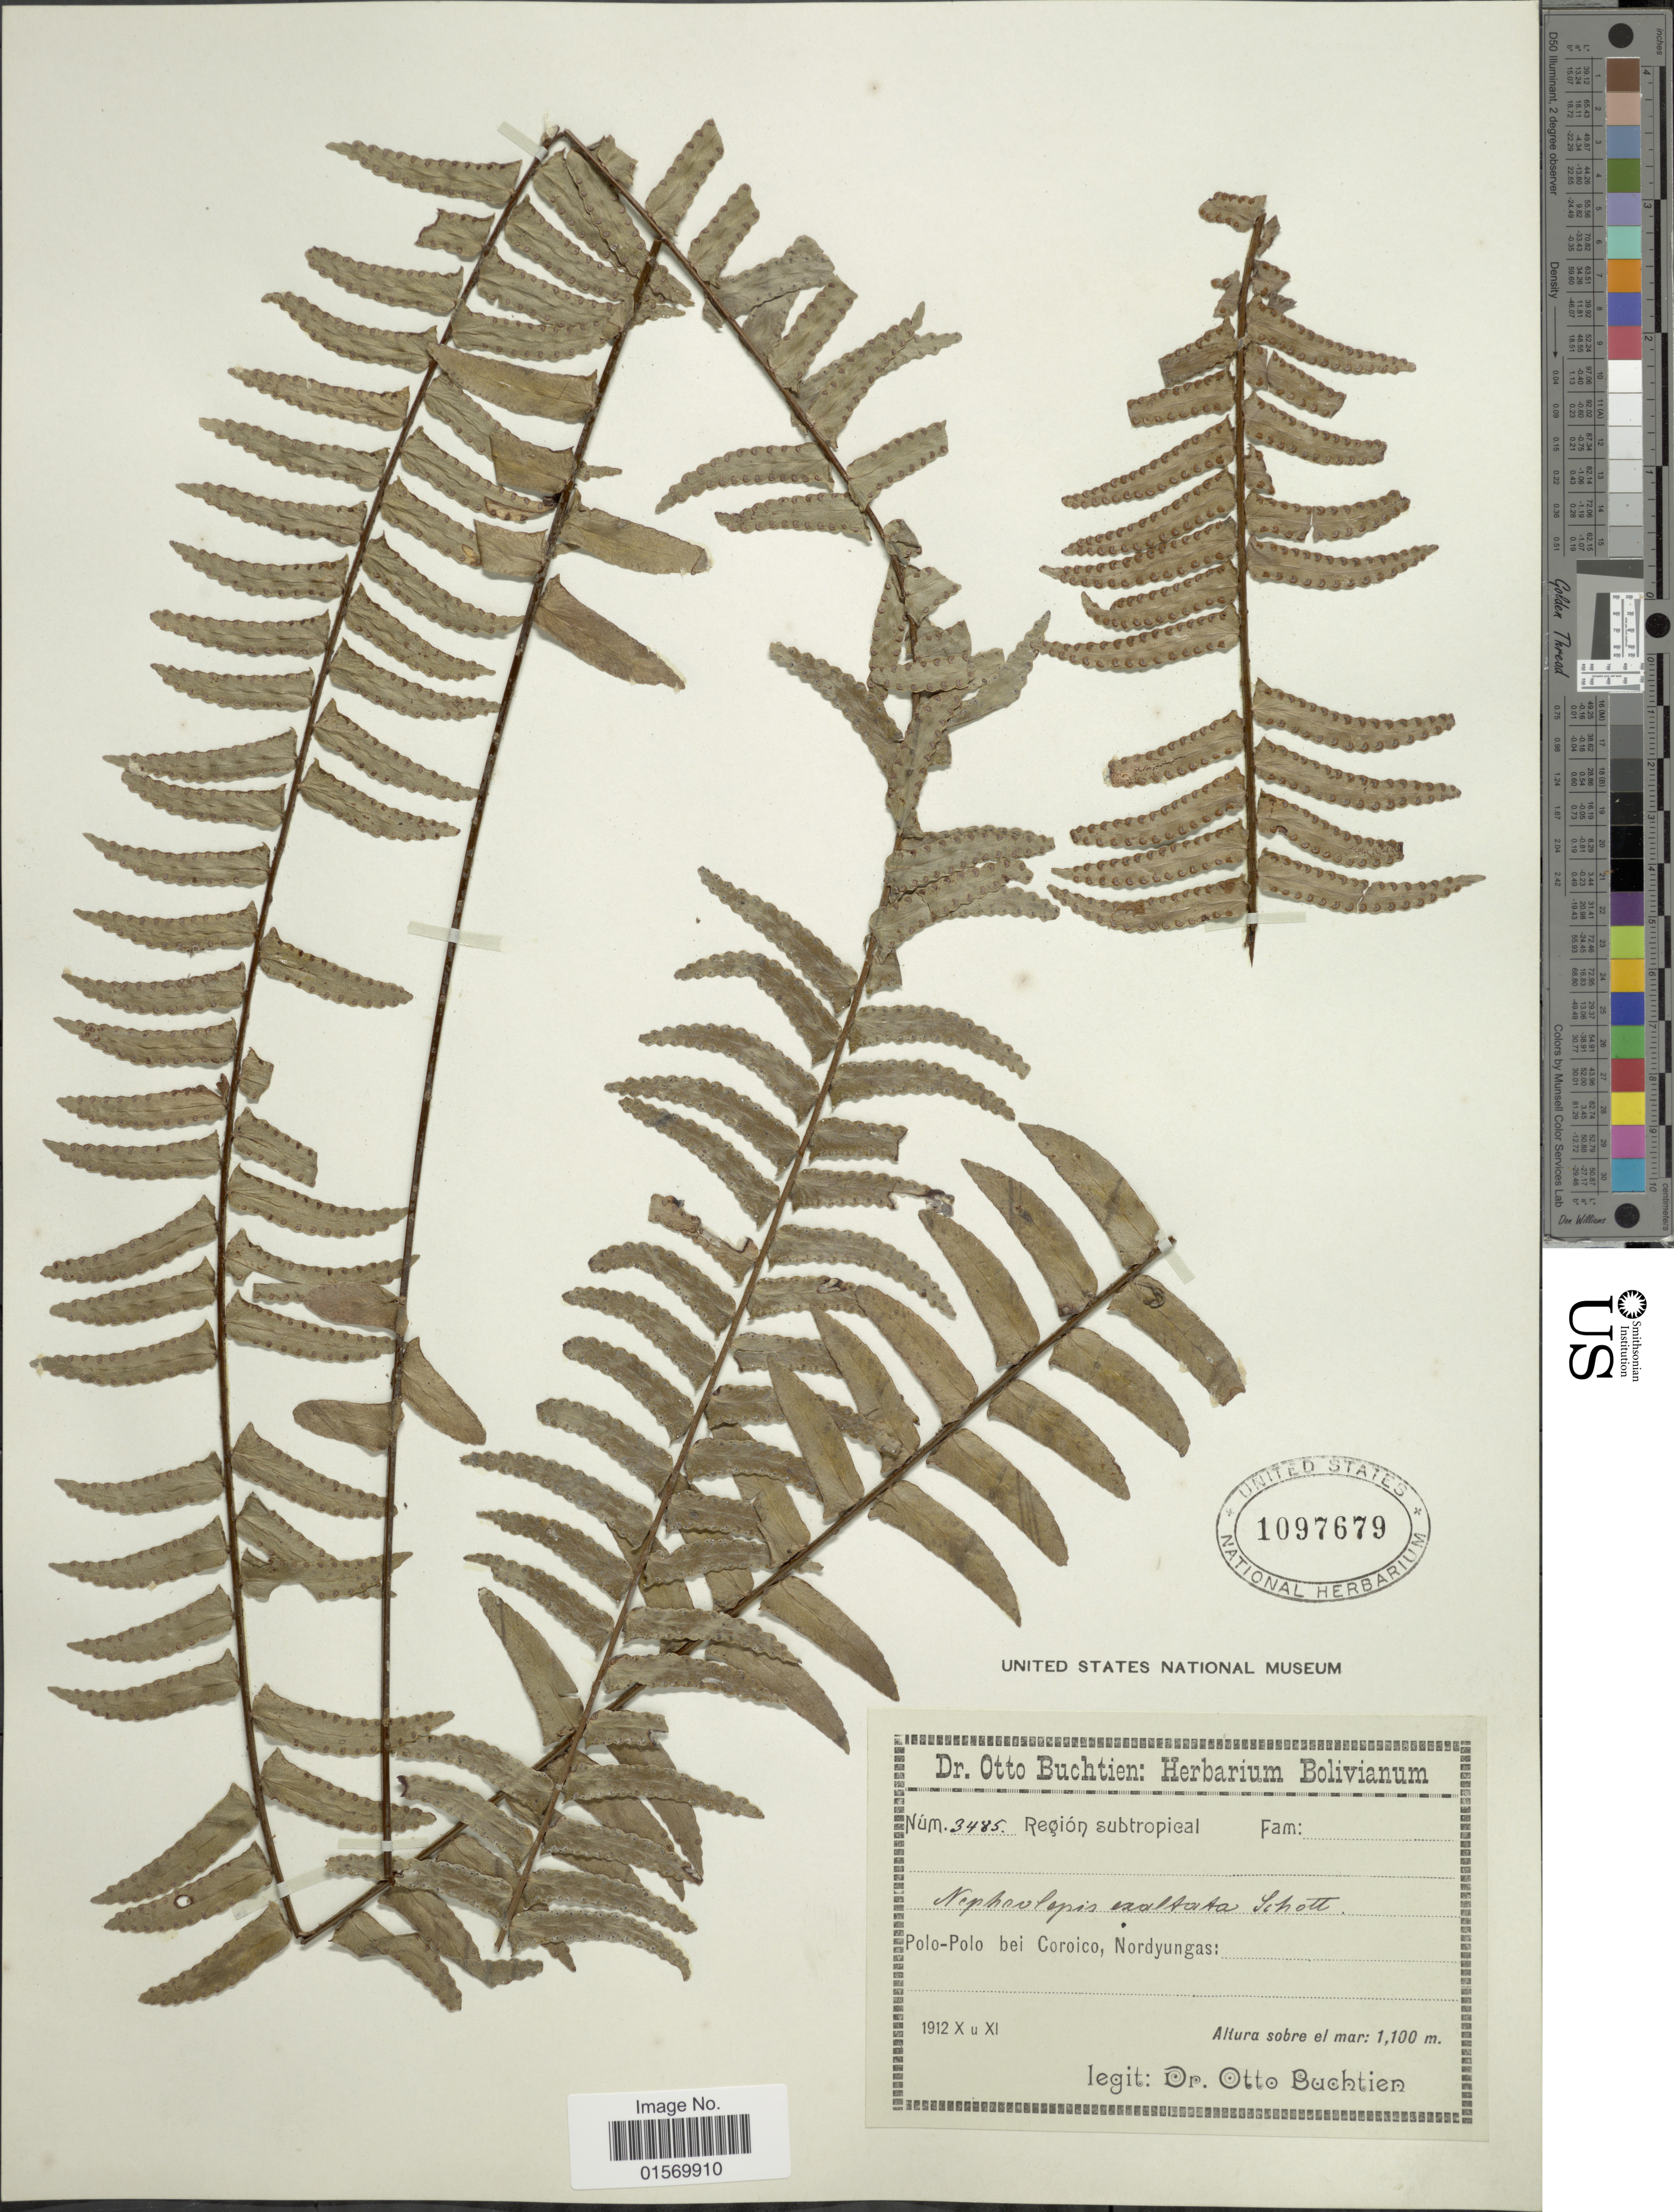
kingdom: Plantae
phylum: Tracheophyta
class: Polypodiopsida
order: Polypodiales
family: Nephrolepidaceae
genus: Nephrolepis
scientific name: Nephrolepis pendula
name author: (Raddi) J. Sm.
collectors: O. Buchtien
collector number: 3485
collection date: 1912-10/1912-11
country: Bolivia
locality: Polo-Polo bei Coroico, Nordyungas.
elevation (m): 1100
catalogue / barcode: US 1097679